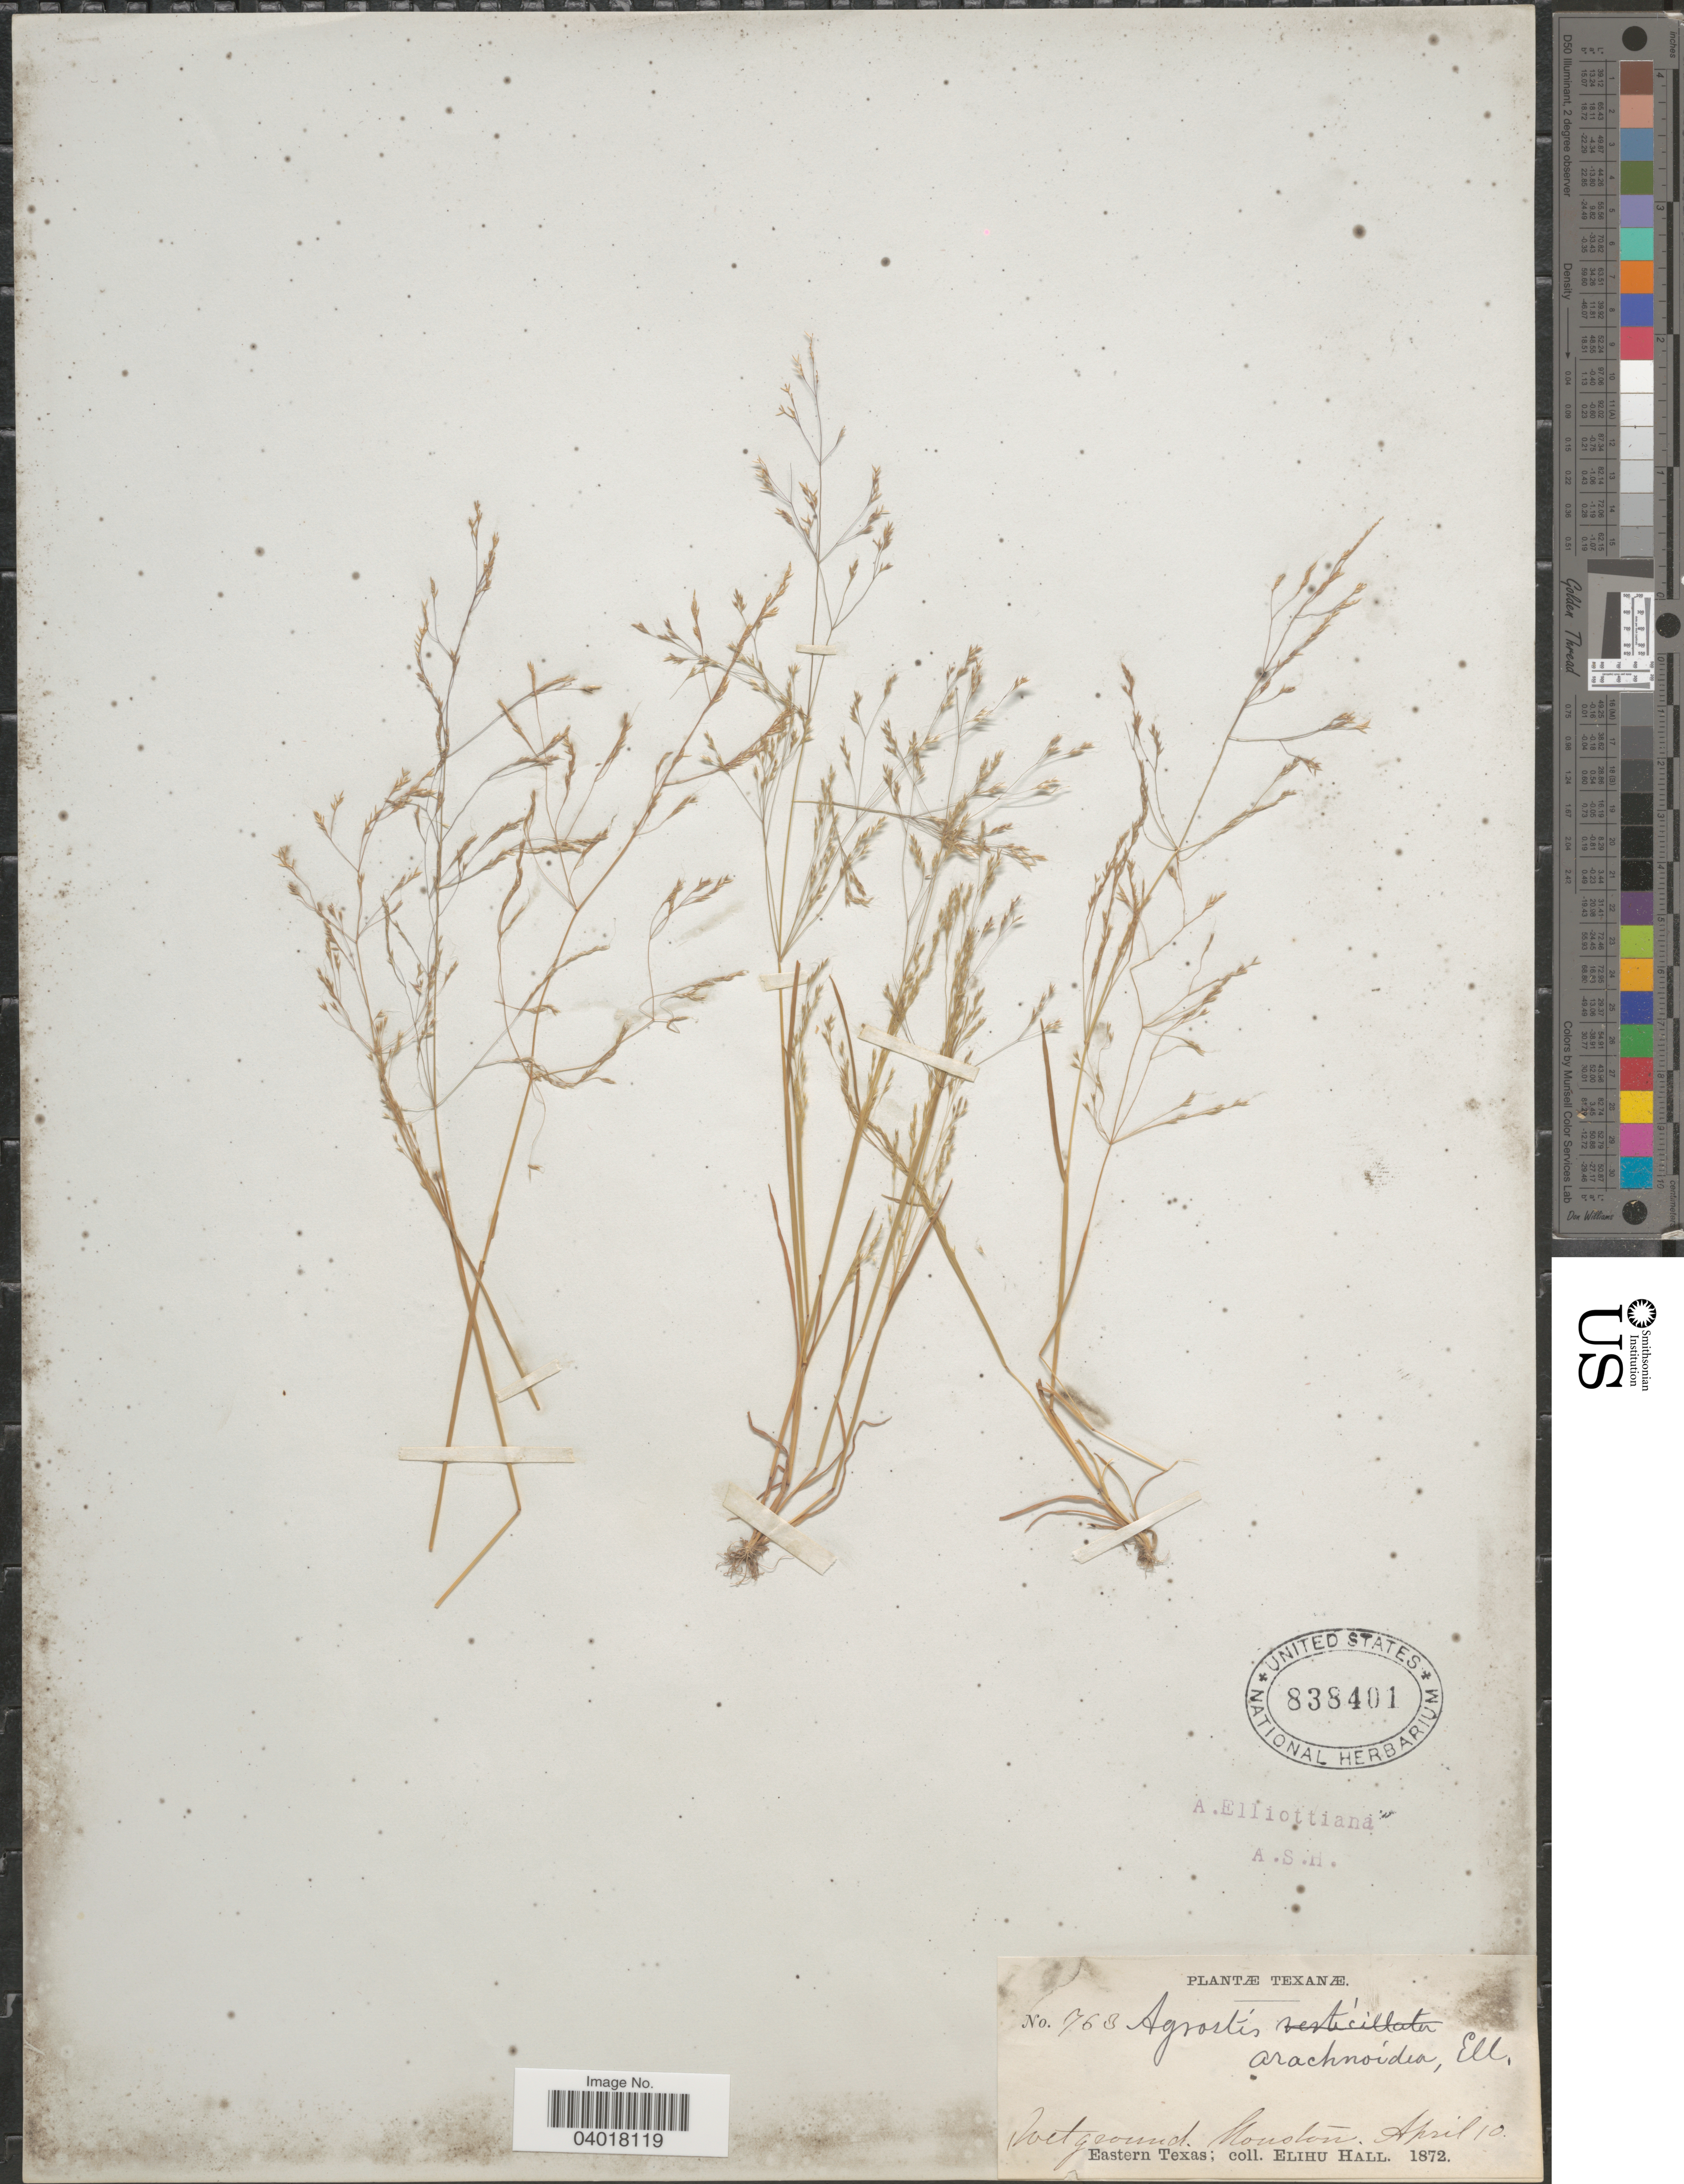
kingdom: Plantae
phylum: Tracheophyta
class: Liliopsida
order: Poales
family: Poaceae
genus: Agrostis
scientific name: Agrostis elliottiana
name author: Schult.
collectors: E. Hall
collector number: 763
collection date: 1872-04-10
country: United States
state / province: Texas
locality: Wet ground: Houston. Eastern Texas.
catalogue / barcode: US 838401